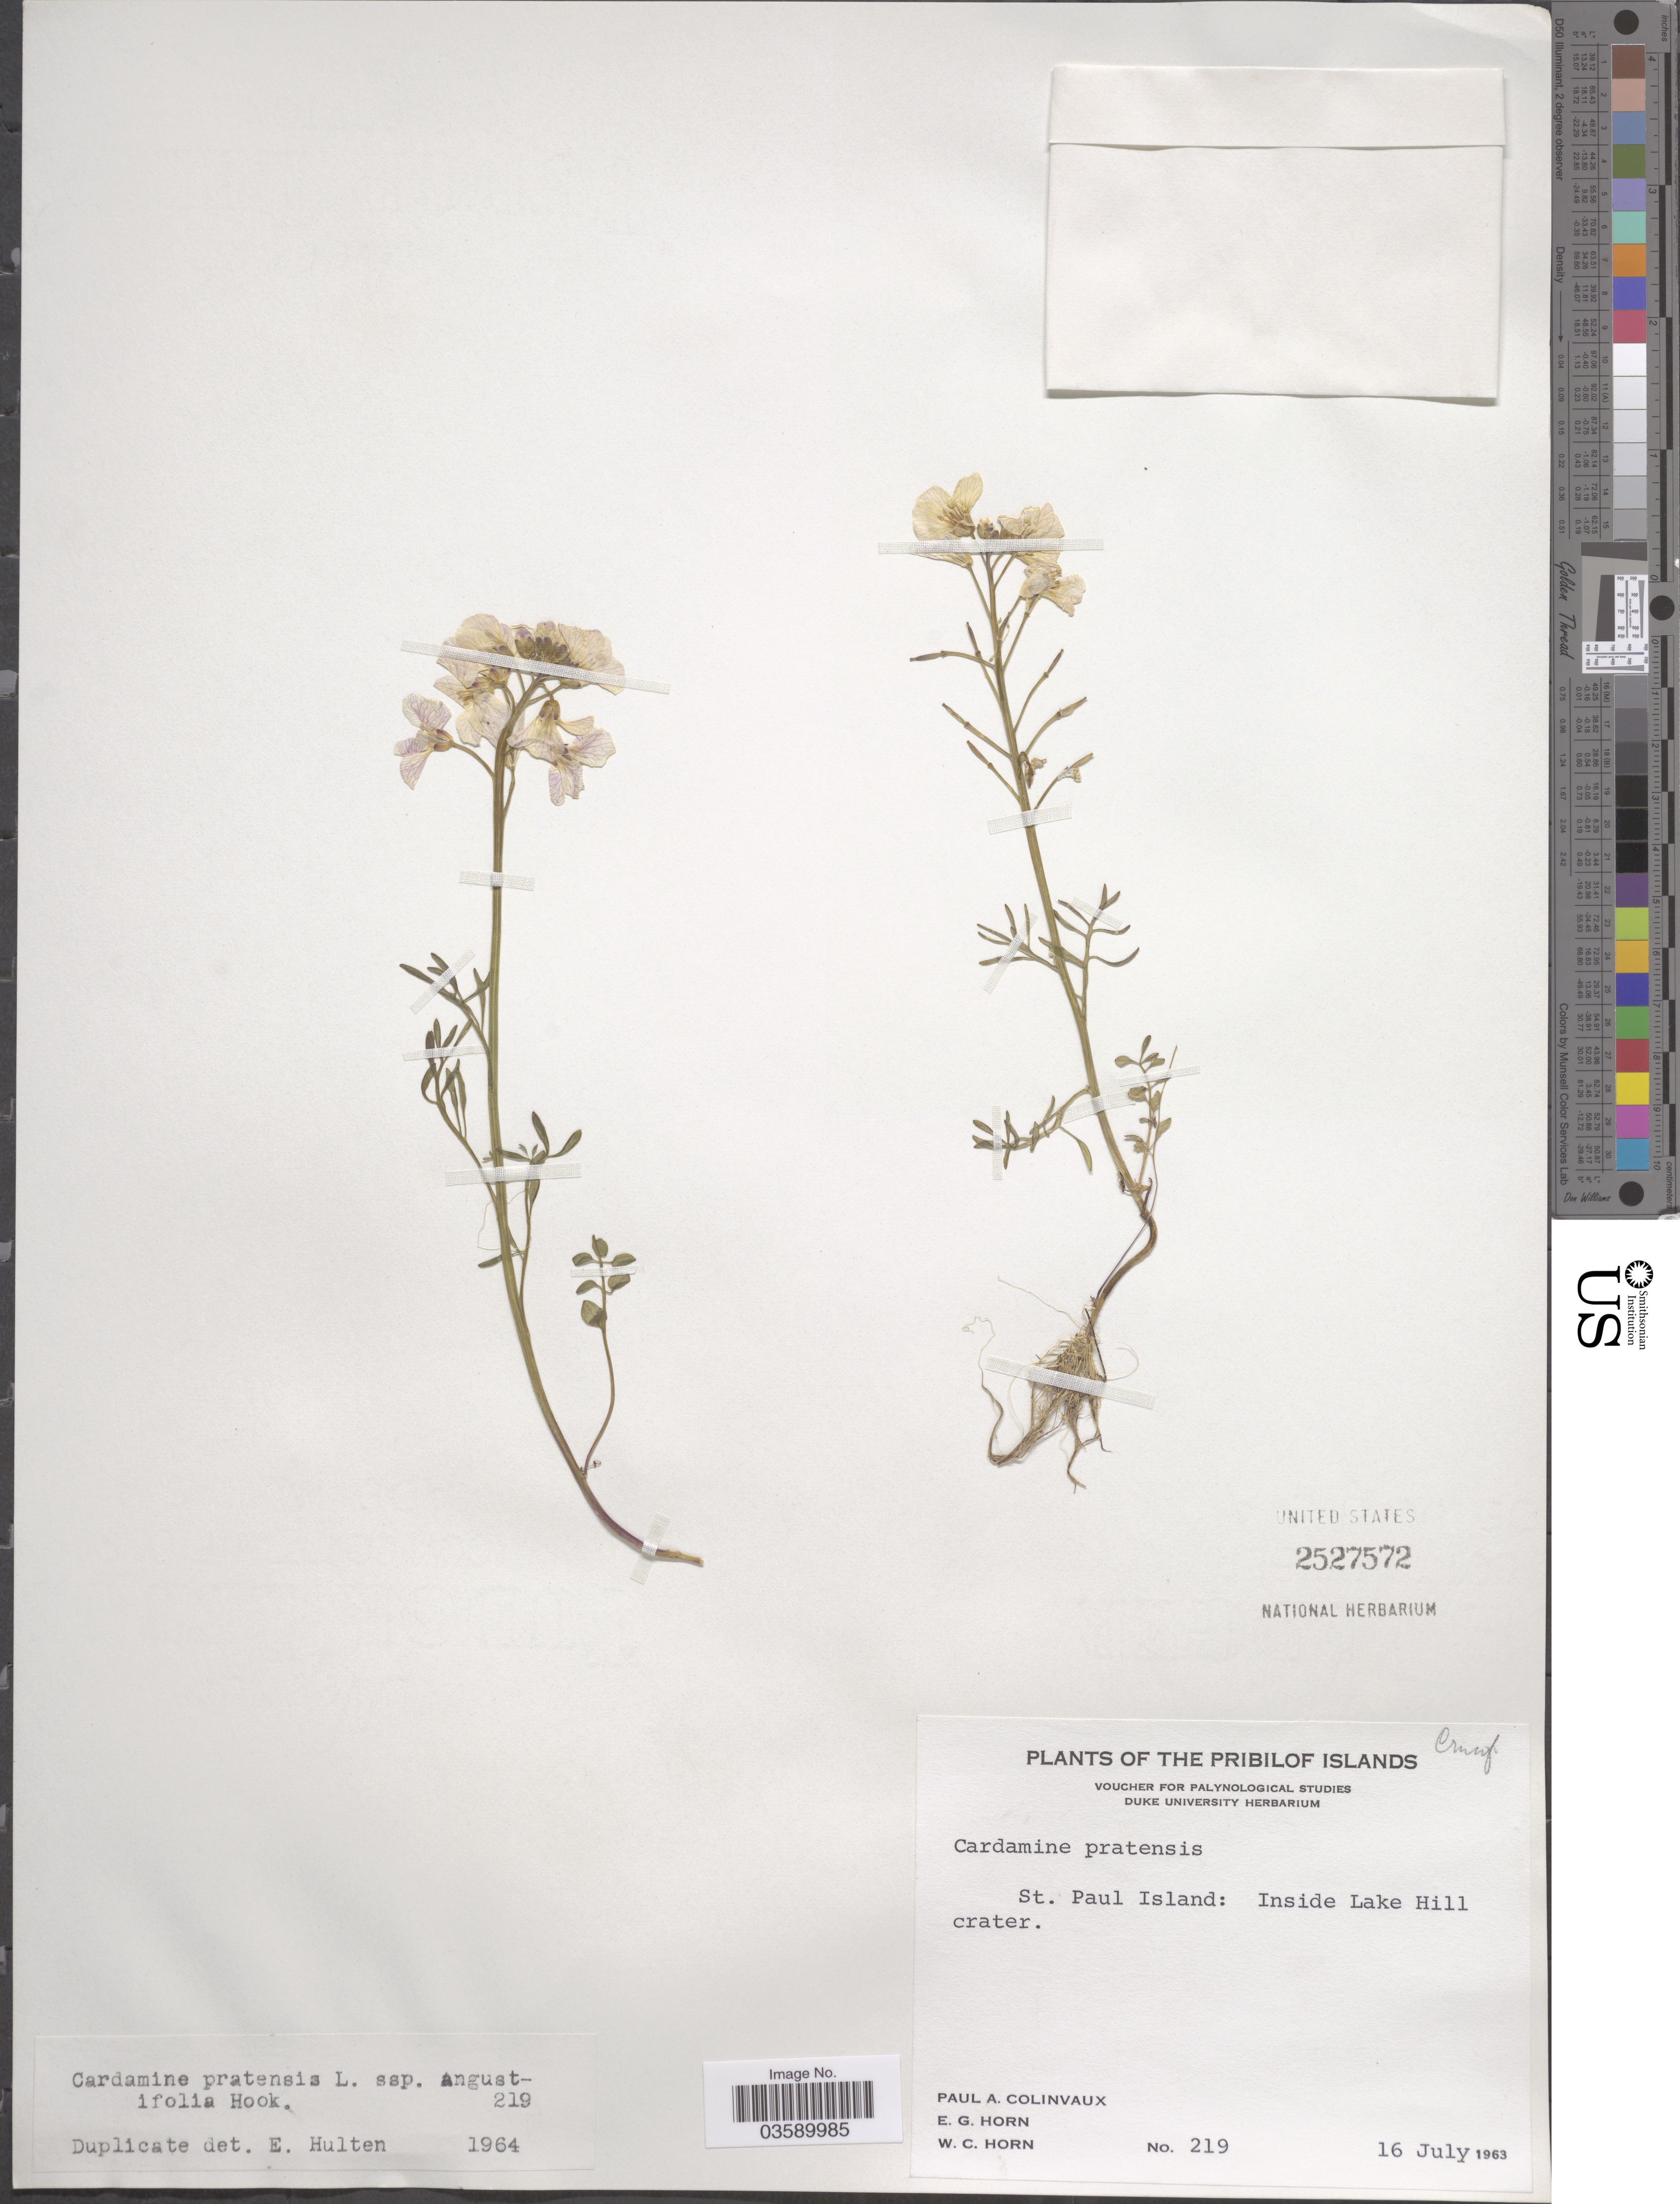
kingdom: Plantae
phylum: Tracheophyta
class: Magnoliopsida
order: Brassicales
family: Brassicaceae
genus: Cardamine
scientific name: Cardamine pratensis subsp. angustifolia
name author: (Hook.) O.E. Schulz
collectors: P. Colinvaux, E. Horn & W. Horn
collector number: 219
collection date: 1963-07-16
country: United States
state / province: Alaska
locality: The Pribilof Islands. St. Paul Island: Inside Lake Hill crater.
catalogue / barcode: US 2527572